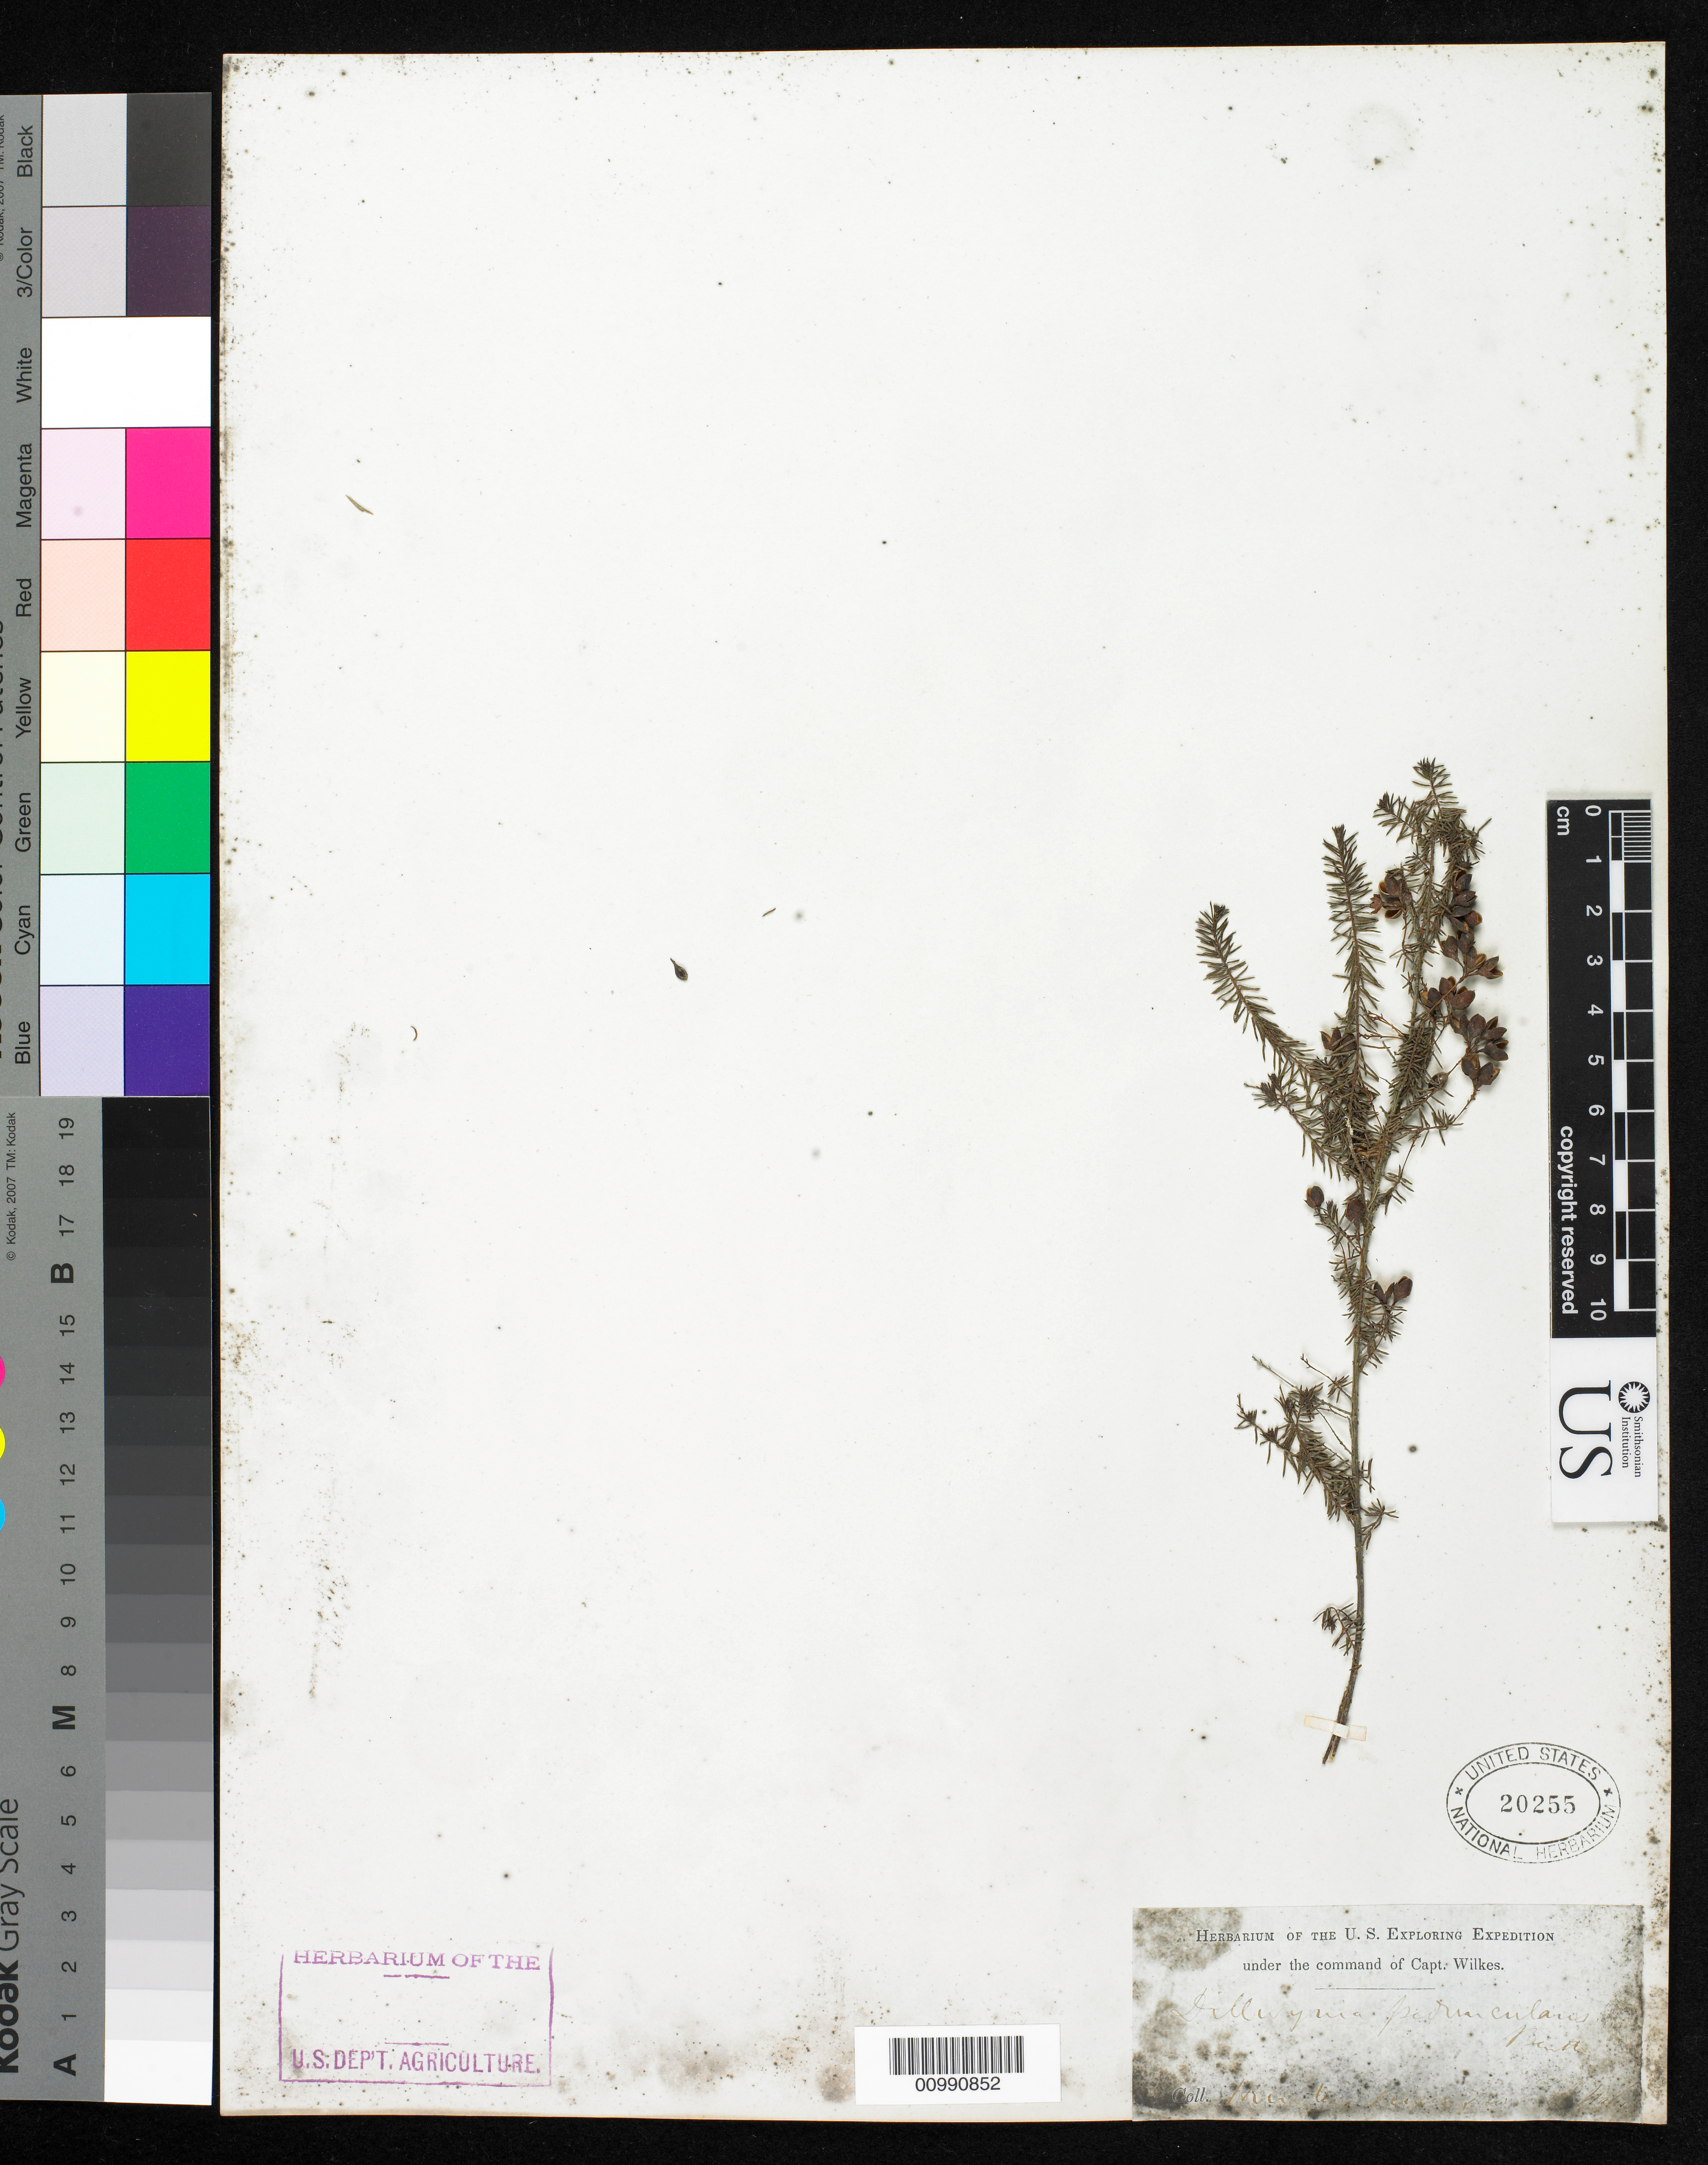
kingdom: Plantae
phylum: Tracheophyta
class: Magnoliopsida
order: Fabales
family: Fabaceae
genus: Dillwynia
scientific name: Dillwynia peduncularis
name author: Benth.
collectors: Wilkes Explor. Exped.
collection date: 1838/1842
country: Australia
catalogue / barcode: US 20255